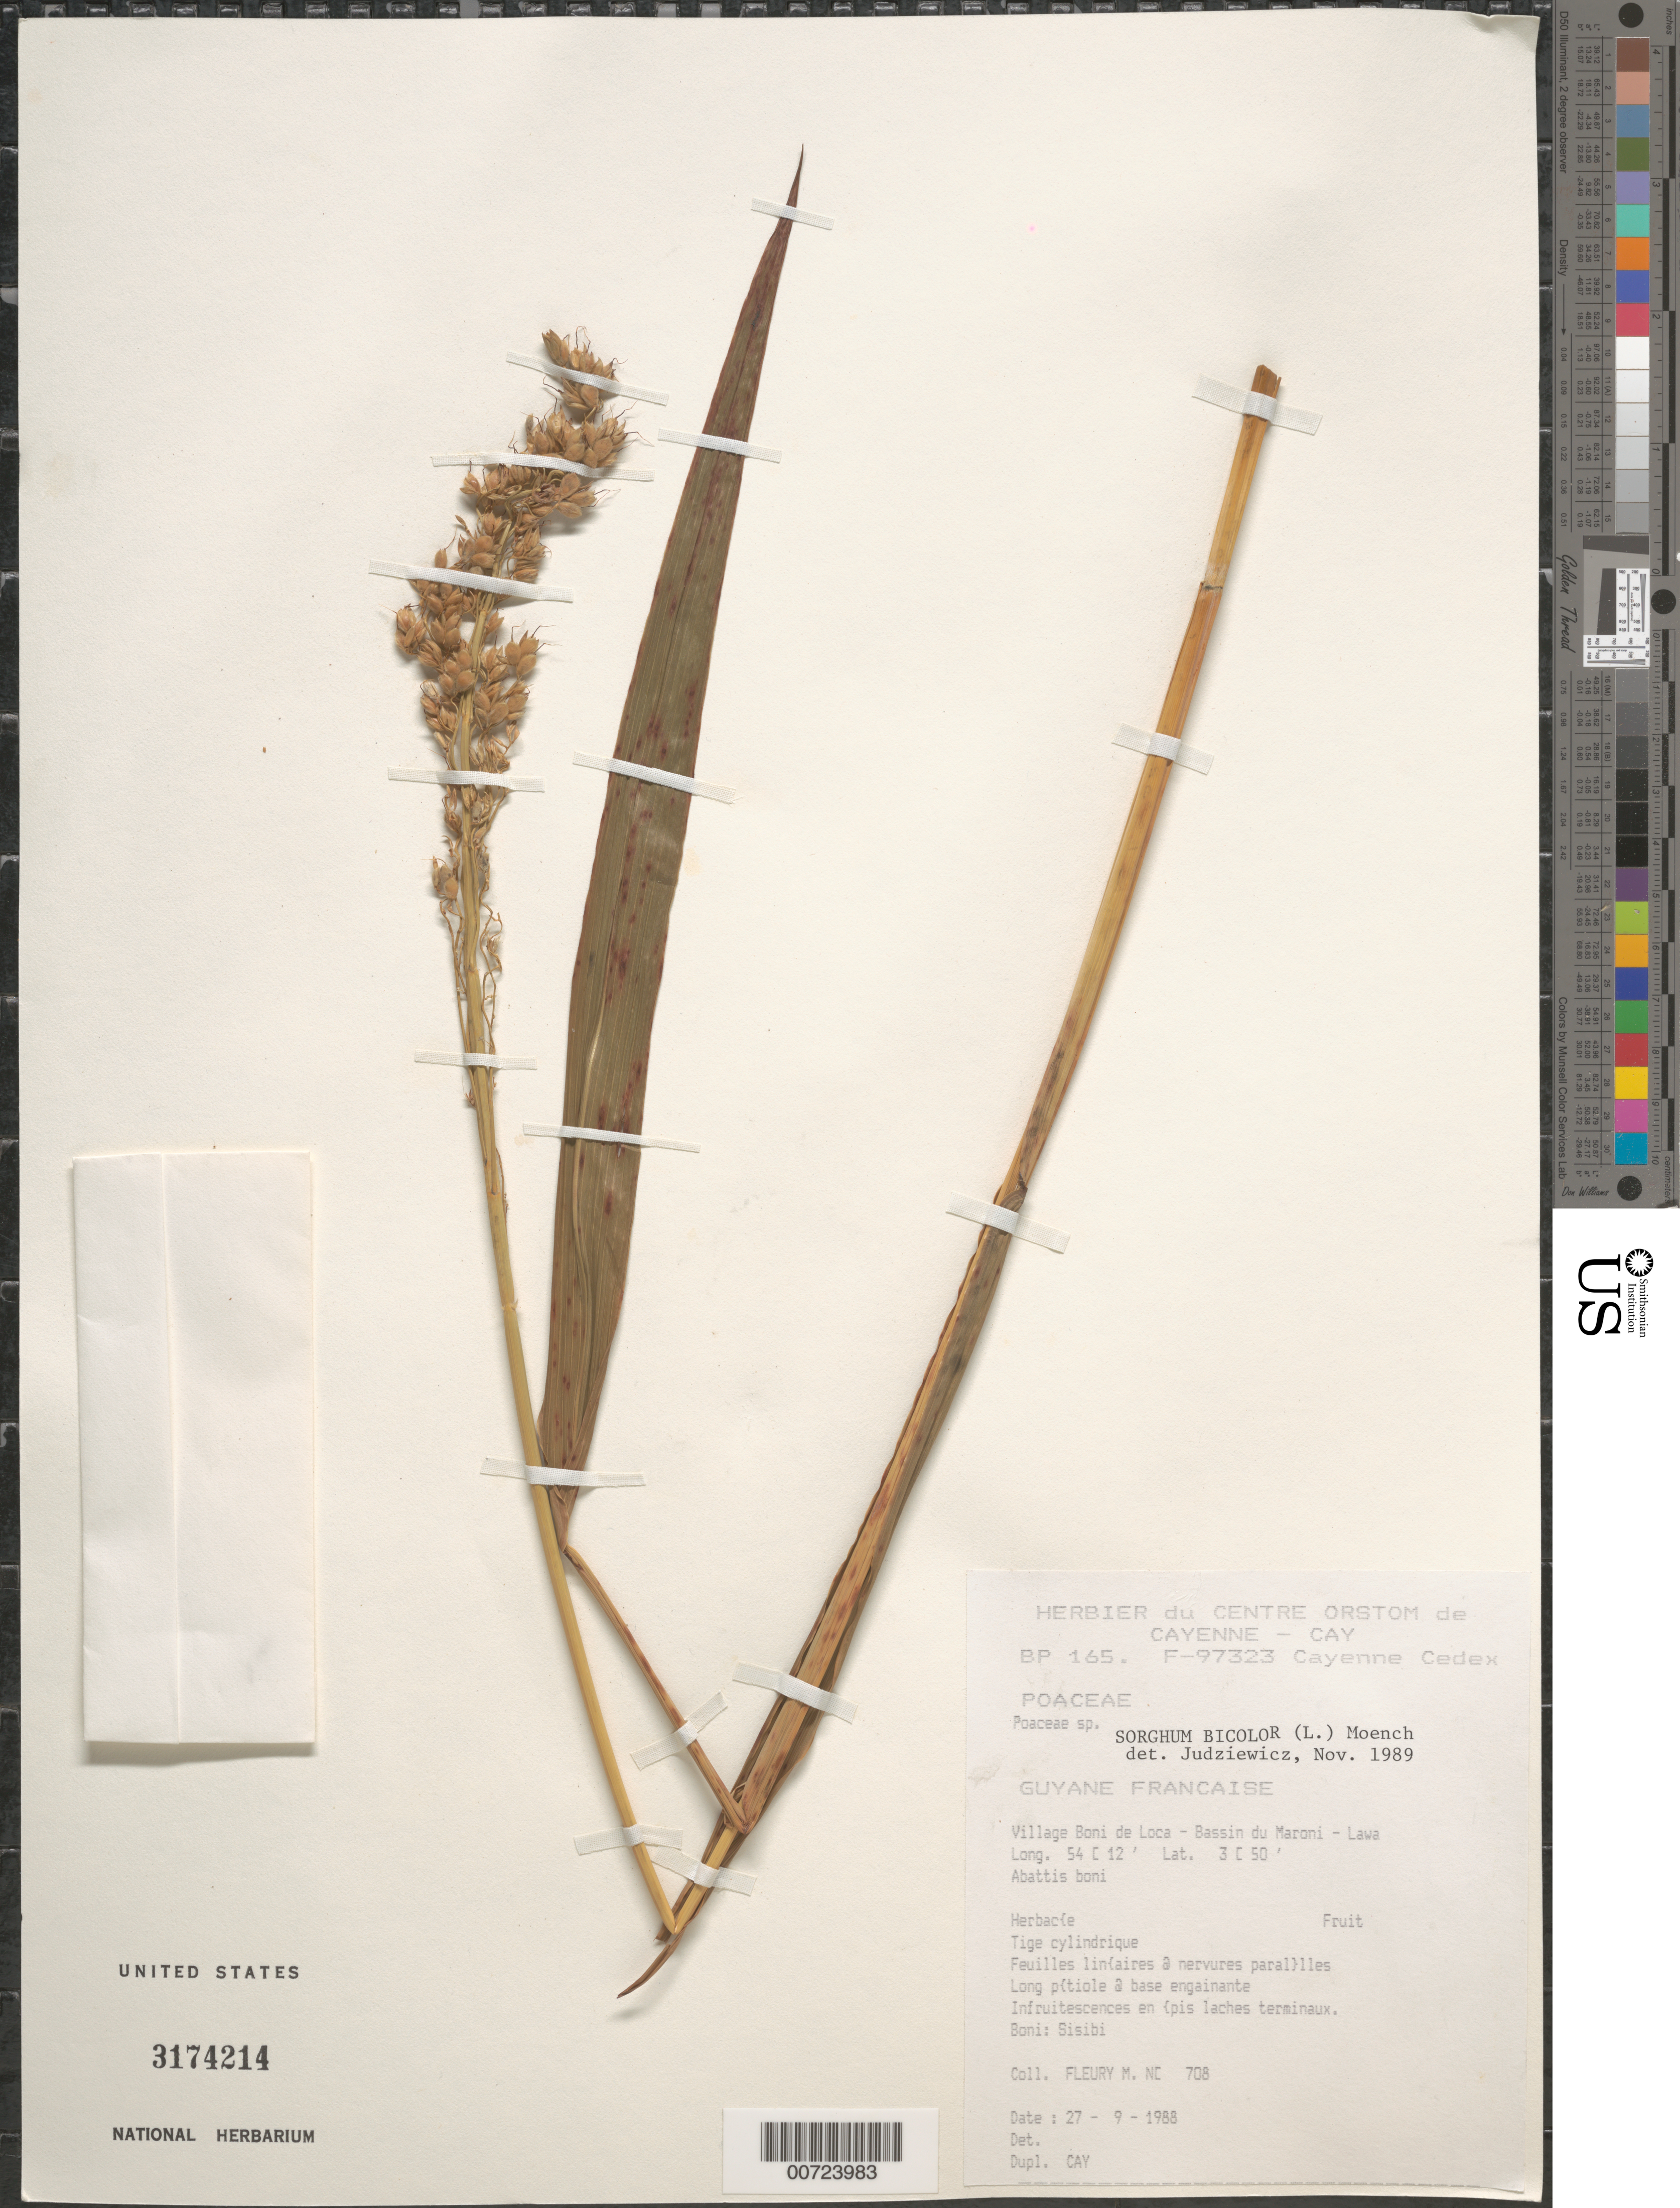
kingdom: Plantae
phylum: Tracheophyta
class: Liliopsida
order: Poales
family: Poaceae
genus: Sorghum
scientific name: Sorghum bicolor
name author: (L.) Moench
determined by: Judziewicz, E. J.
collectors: M. Fleury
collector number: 708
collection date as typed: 27-Sep-88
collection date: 1988-09-27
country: French Guiana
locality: Village Boni de Loca, Bassin du Maroni - Lawa, Route de Bonami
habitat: Large clearing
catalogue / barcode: US 3174214